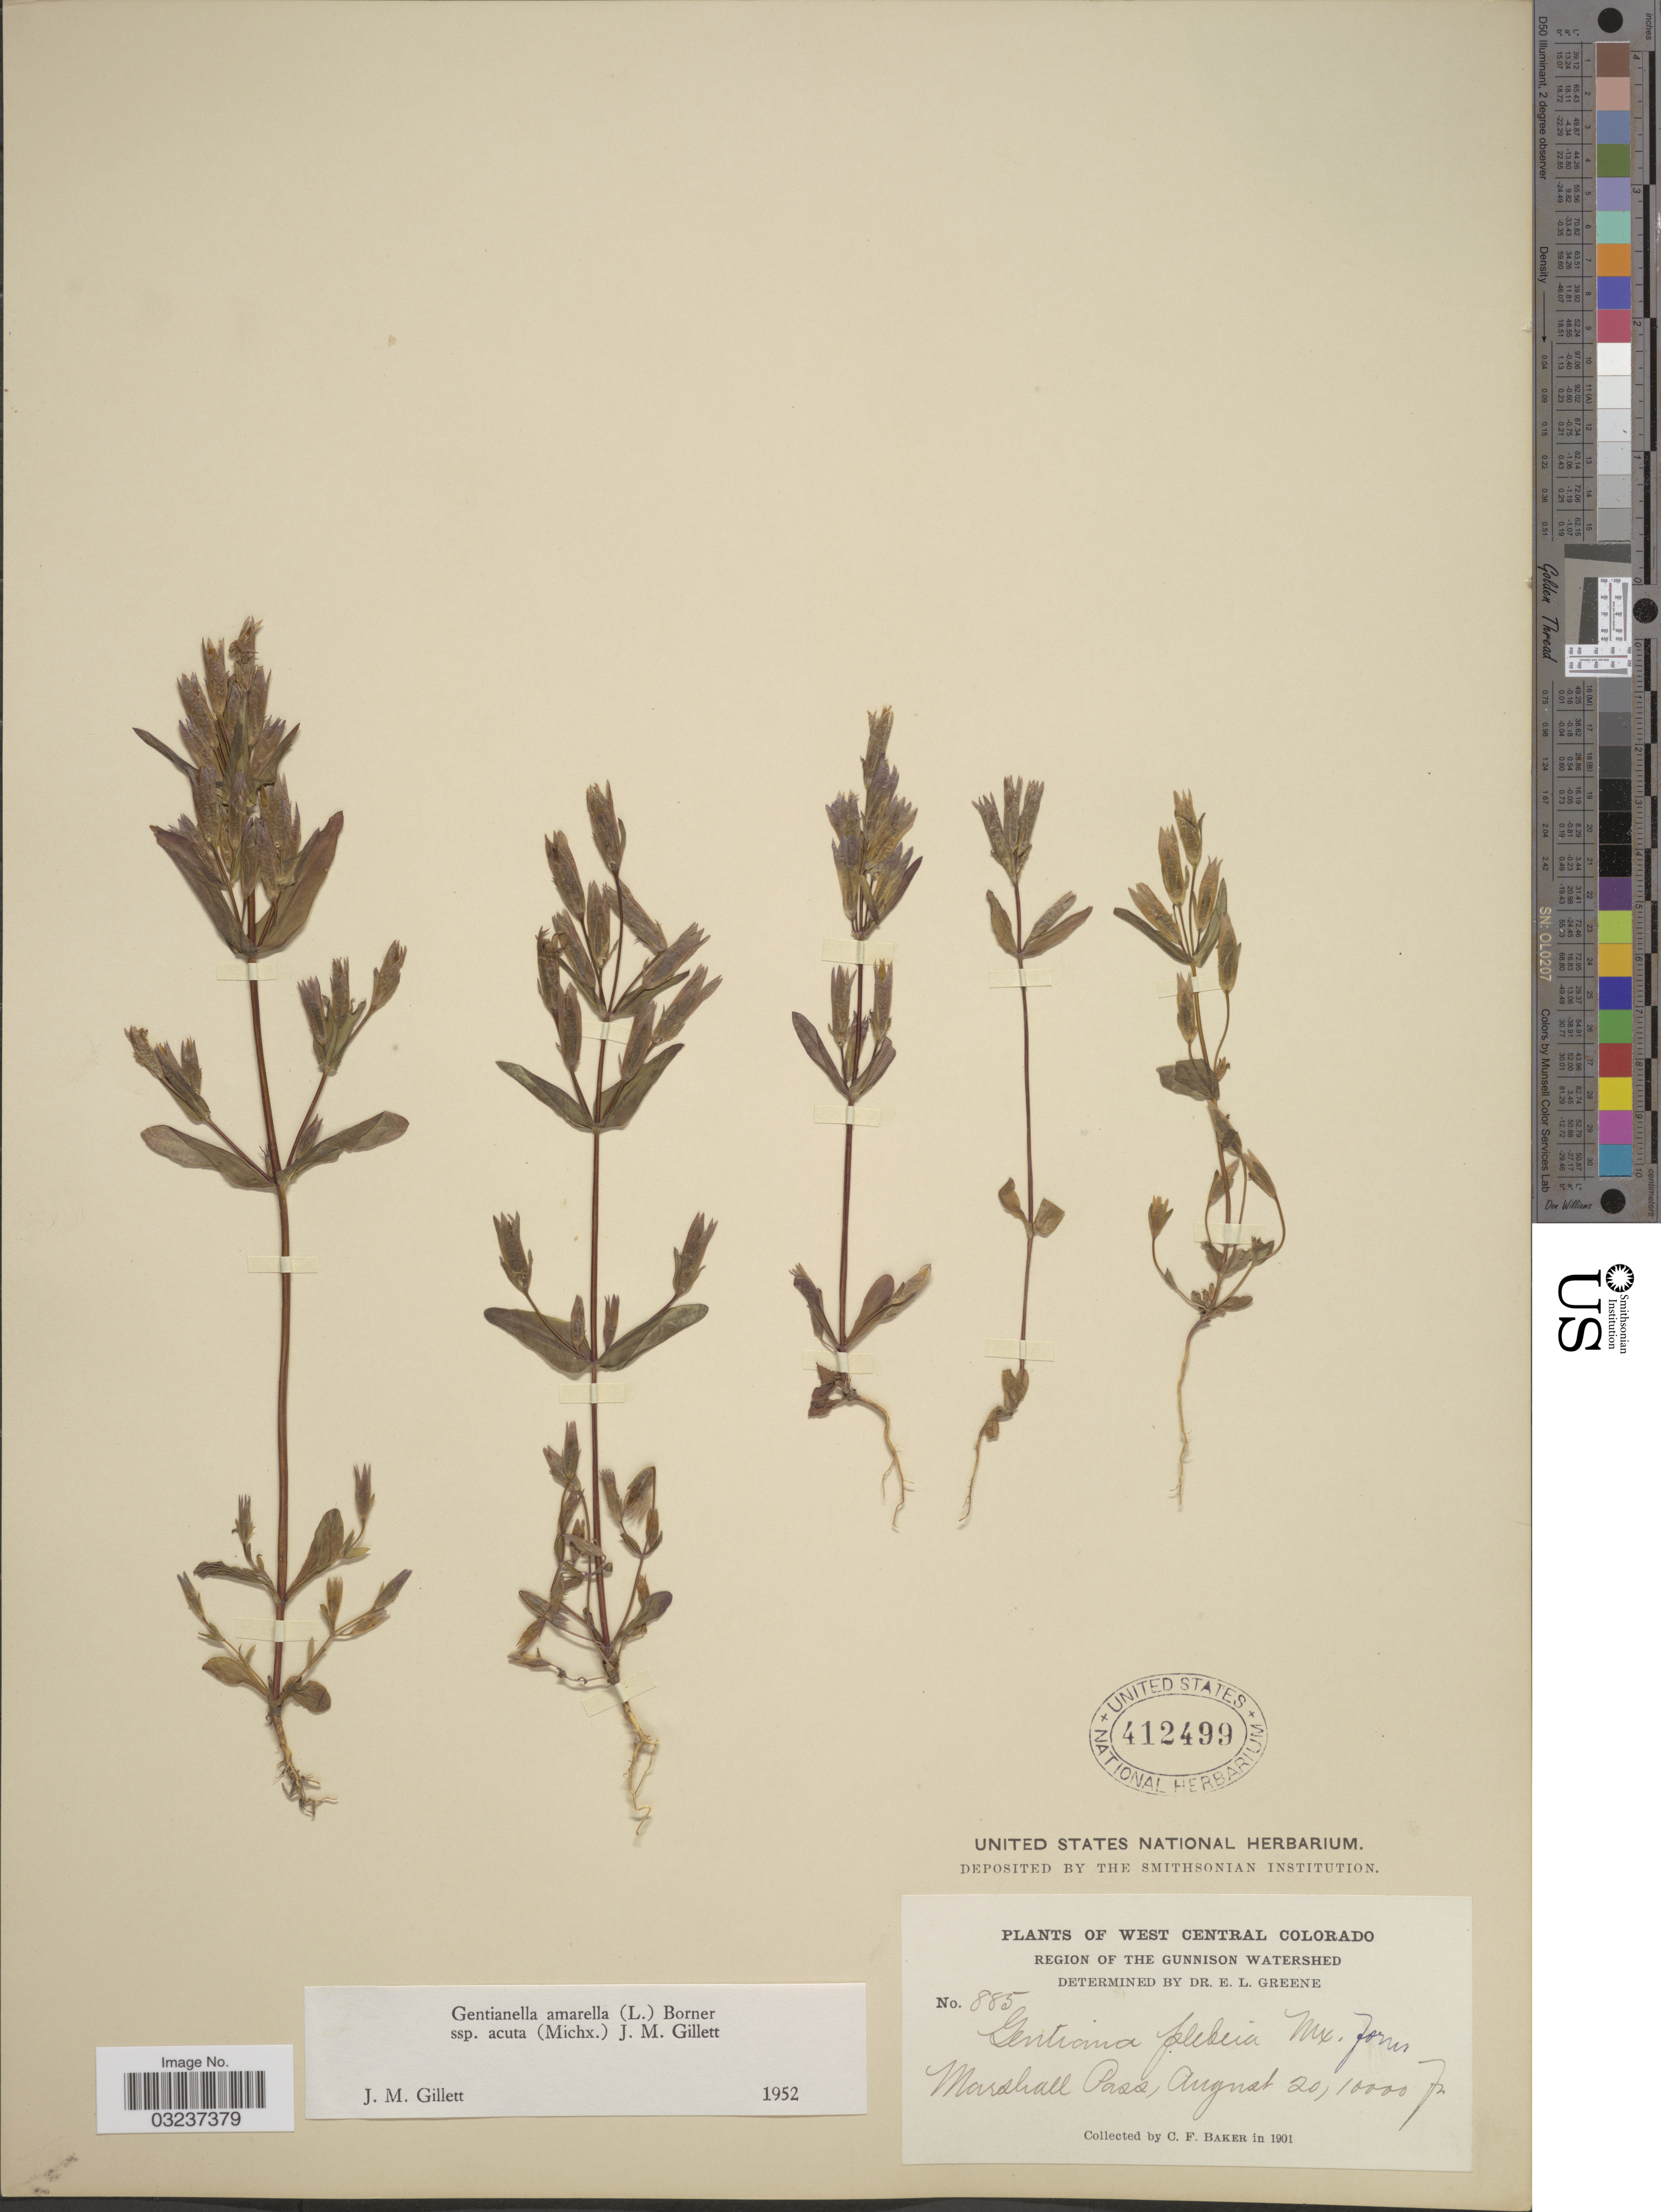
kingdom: Plantae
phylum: Tracheophyta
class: Magnoliopsida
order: Gentianales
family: Gentianaceae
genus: Gentianella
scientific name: Gentianella amarella subsp. acuta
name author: (Michx.) J.M. Gillett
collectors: C. F. Baker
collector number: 885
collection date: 1901-08-20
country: United States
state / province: Colorado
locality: West Central Colorado. Region of The Gunnison watershed. Marshall Pass.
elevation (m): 3048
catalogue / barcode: US 412499